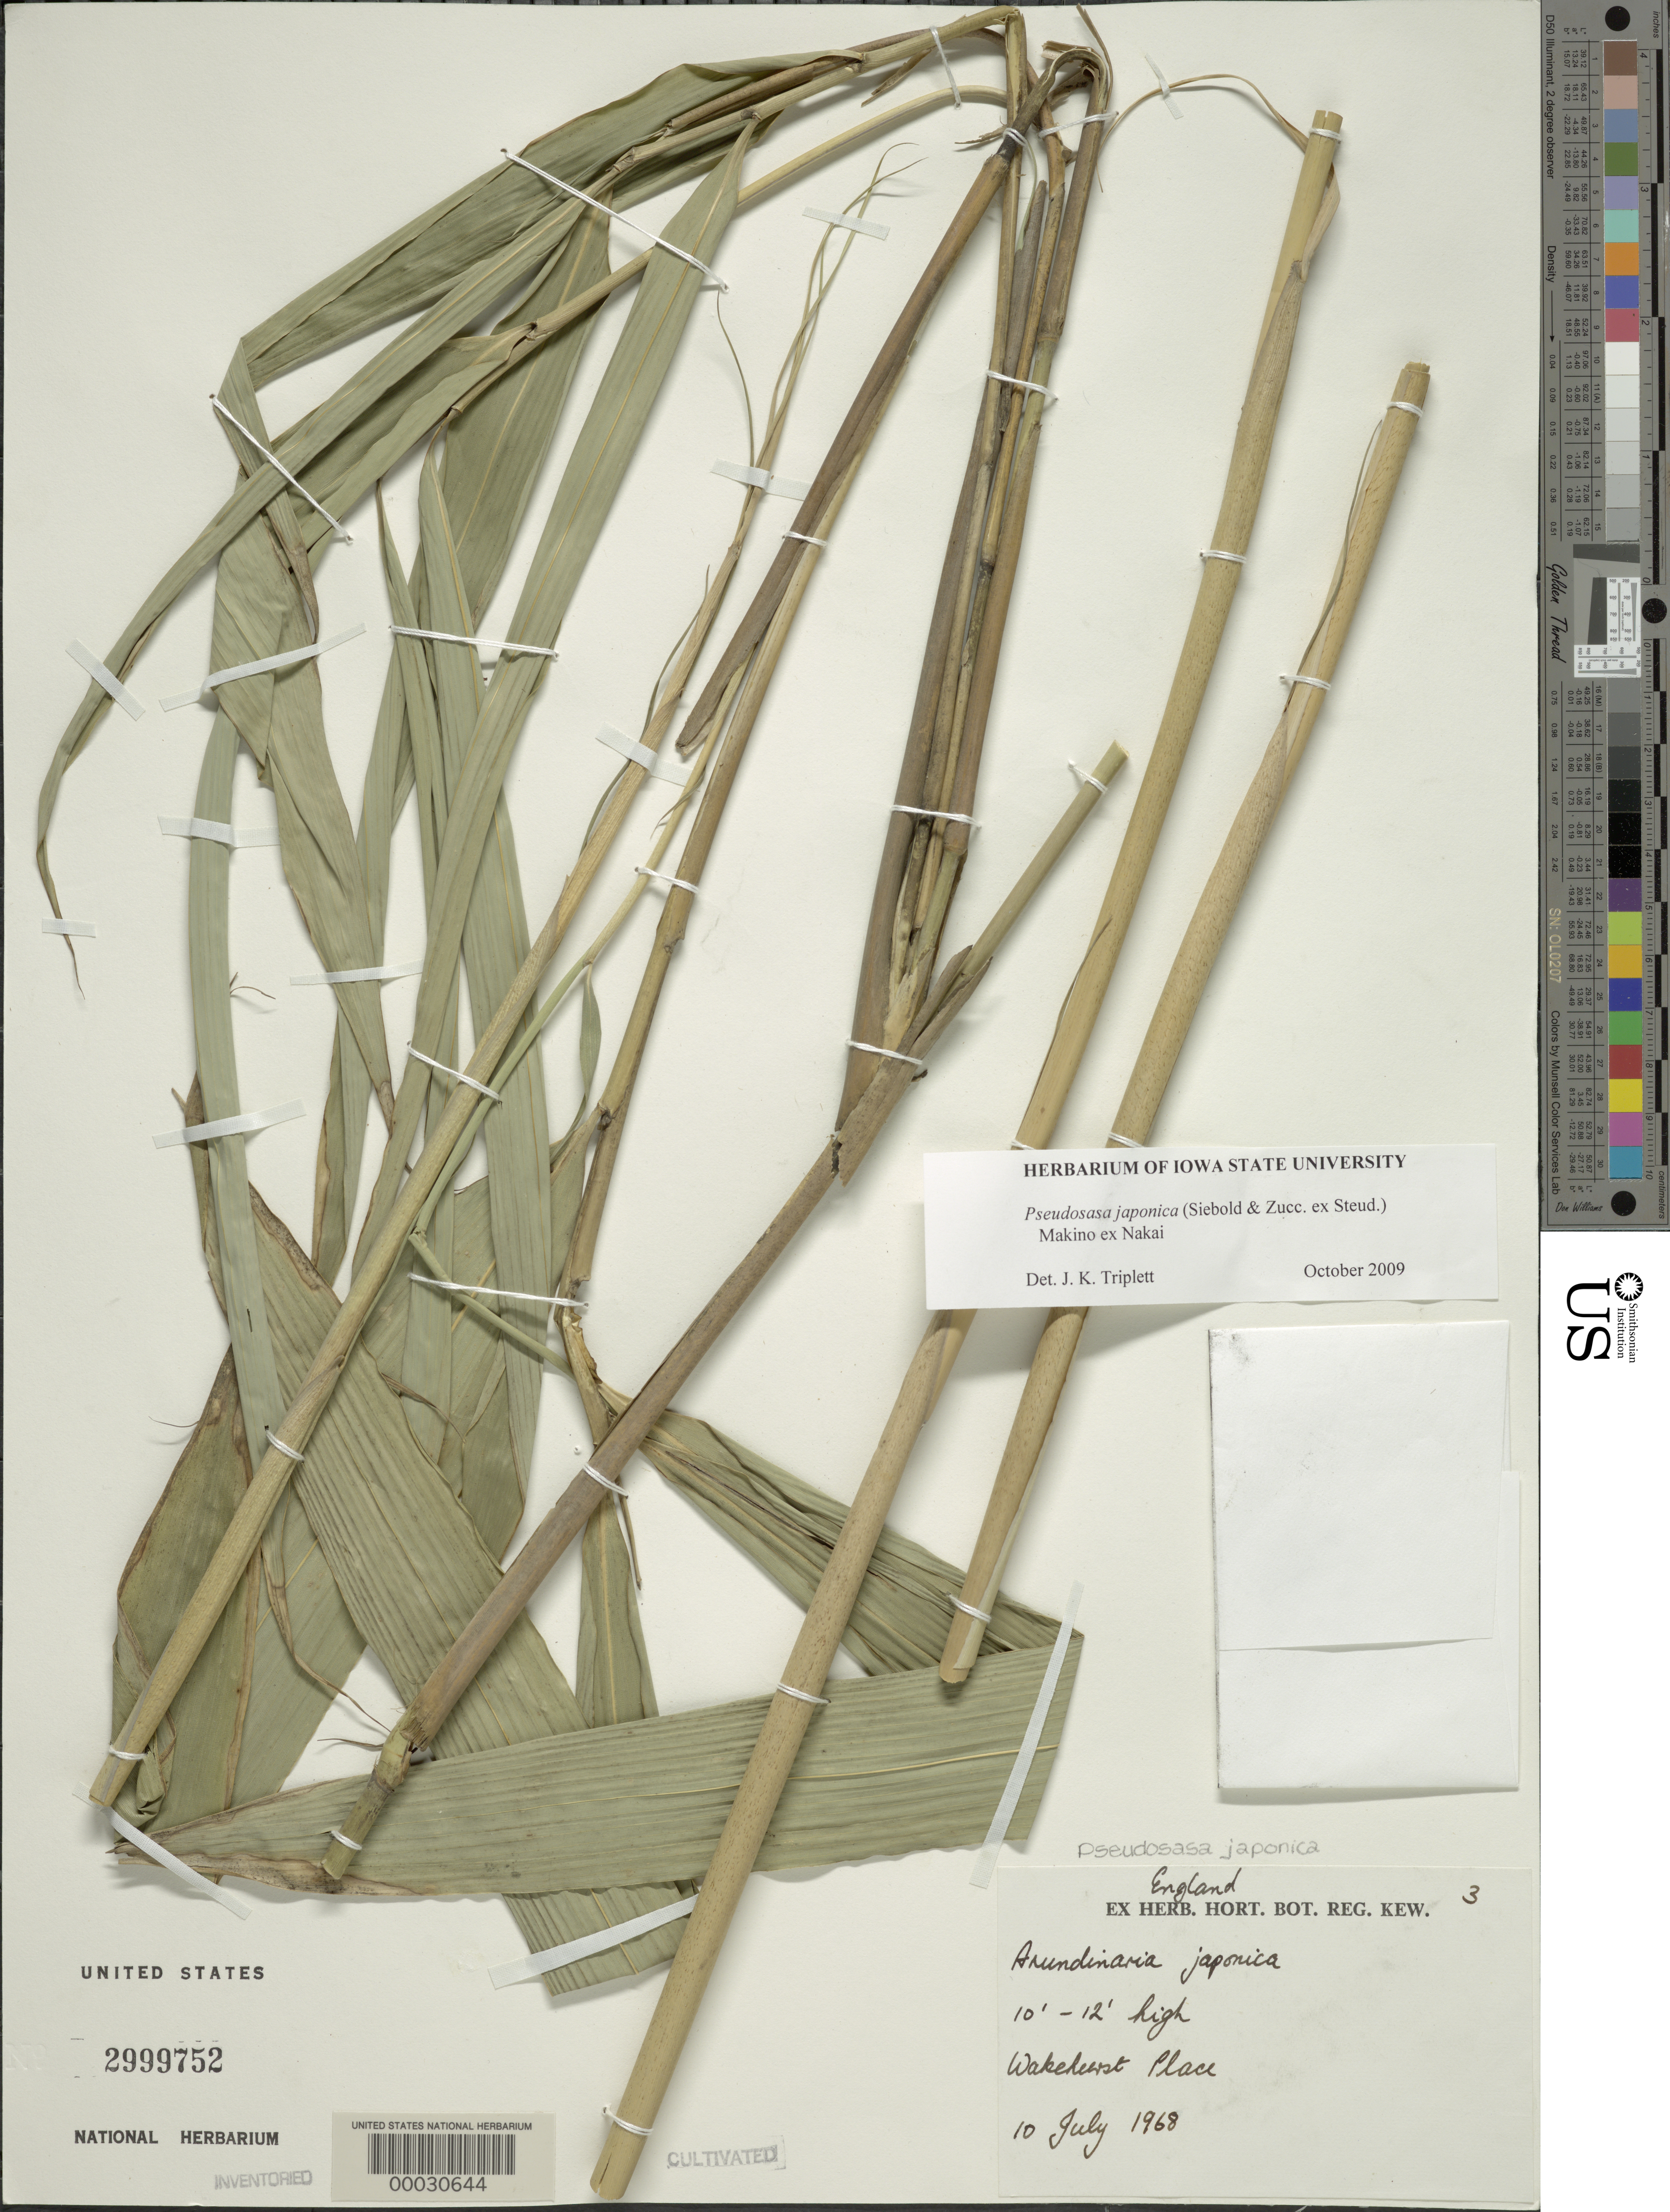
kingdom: Plantae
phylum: Tracheophyta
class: Liliopsida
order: Poales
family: Poaceae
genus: Pseudosasa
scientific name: Pseudosasa japonica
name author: (Siebold & Zucc. ex Steud.) Makino ex Nakai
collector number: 3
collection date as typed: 10 Jul 1968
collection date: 1968-07-10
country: United Kingdom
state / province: England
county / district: East Sussex / West Sussex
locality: Wakehurst place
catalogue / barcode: US 2999752